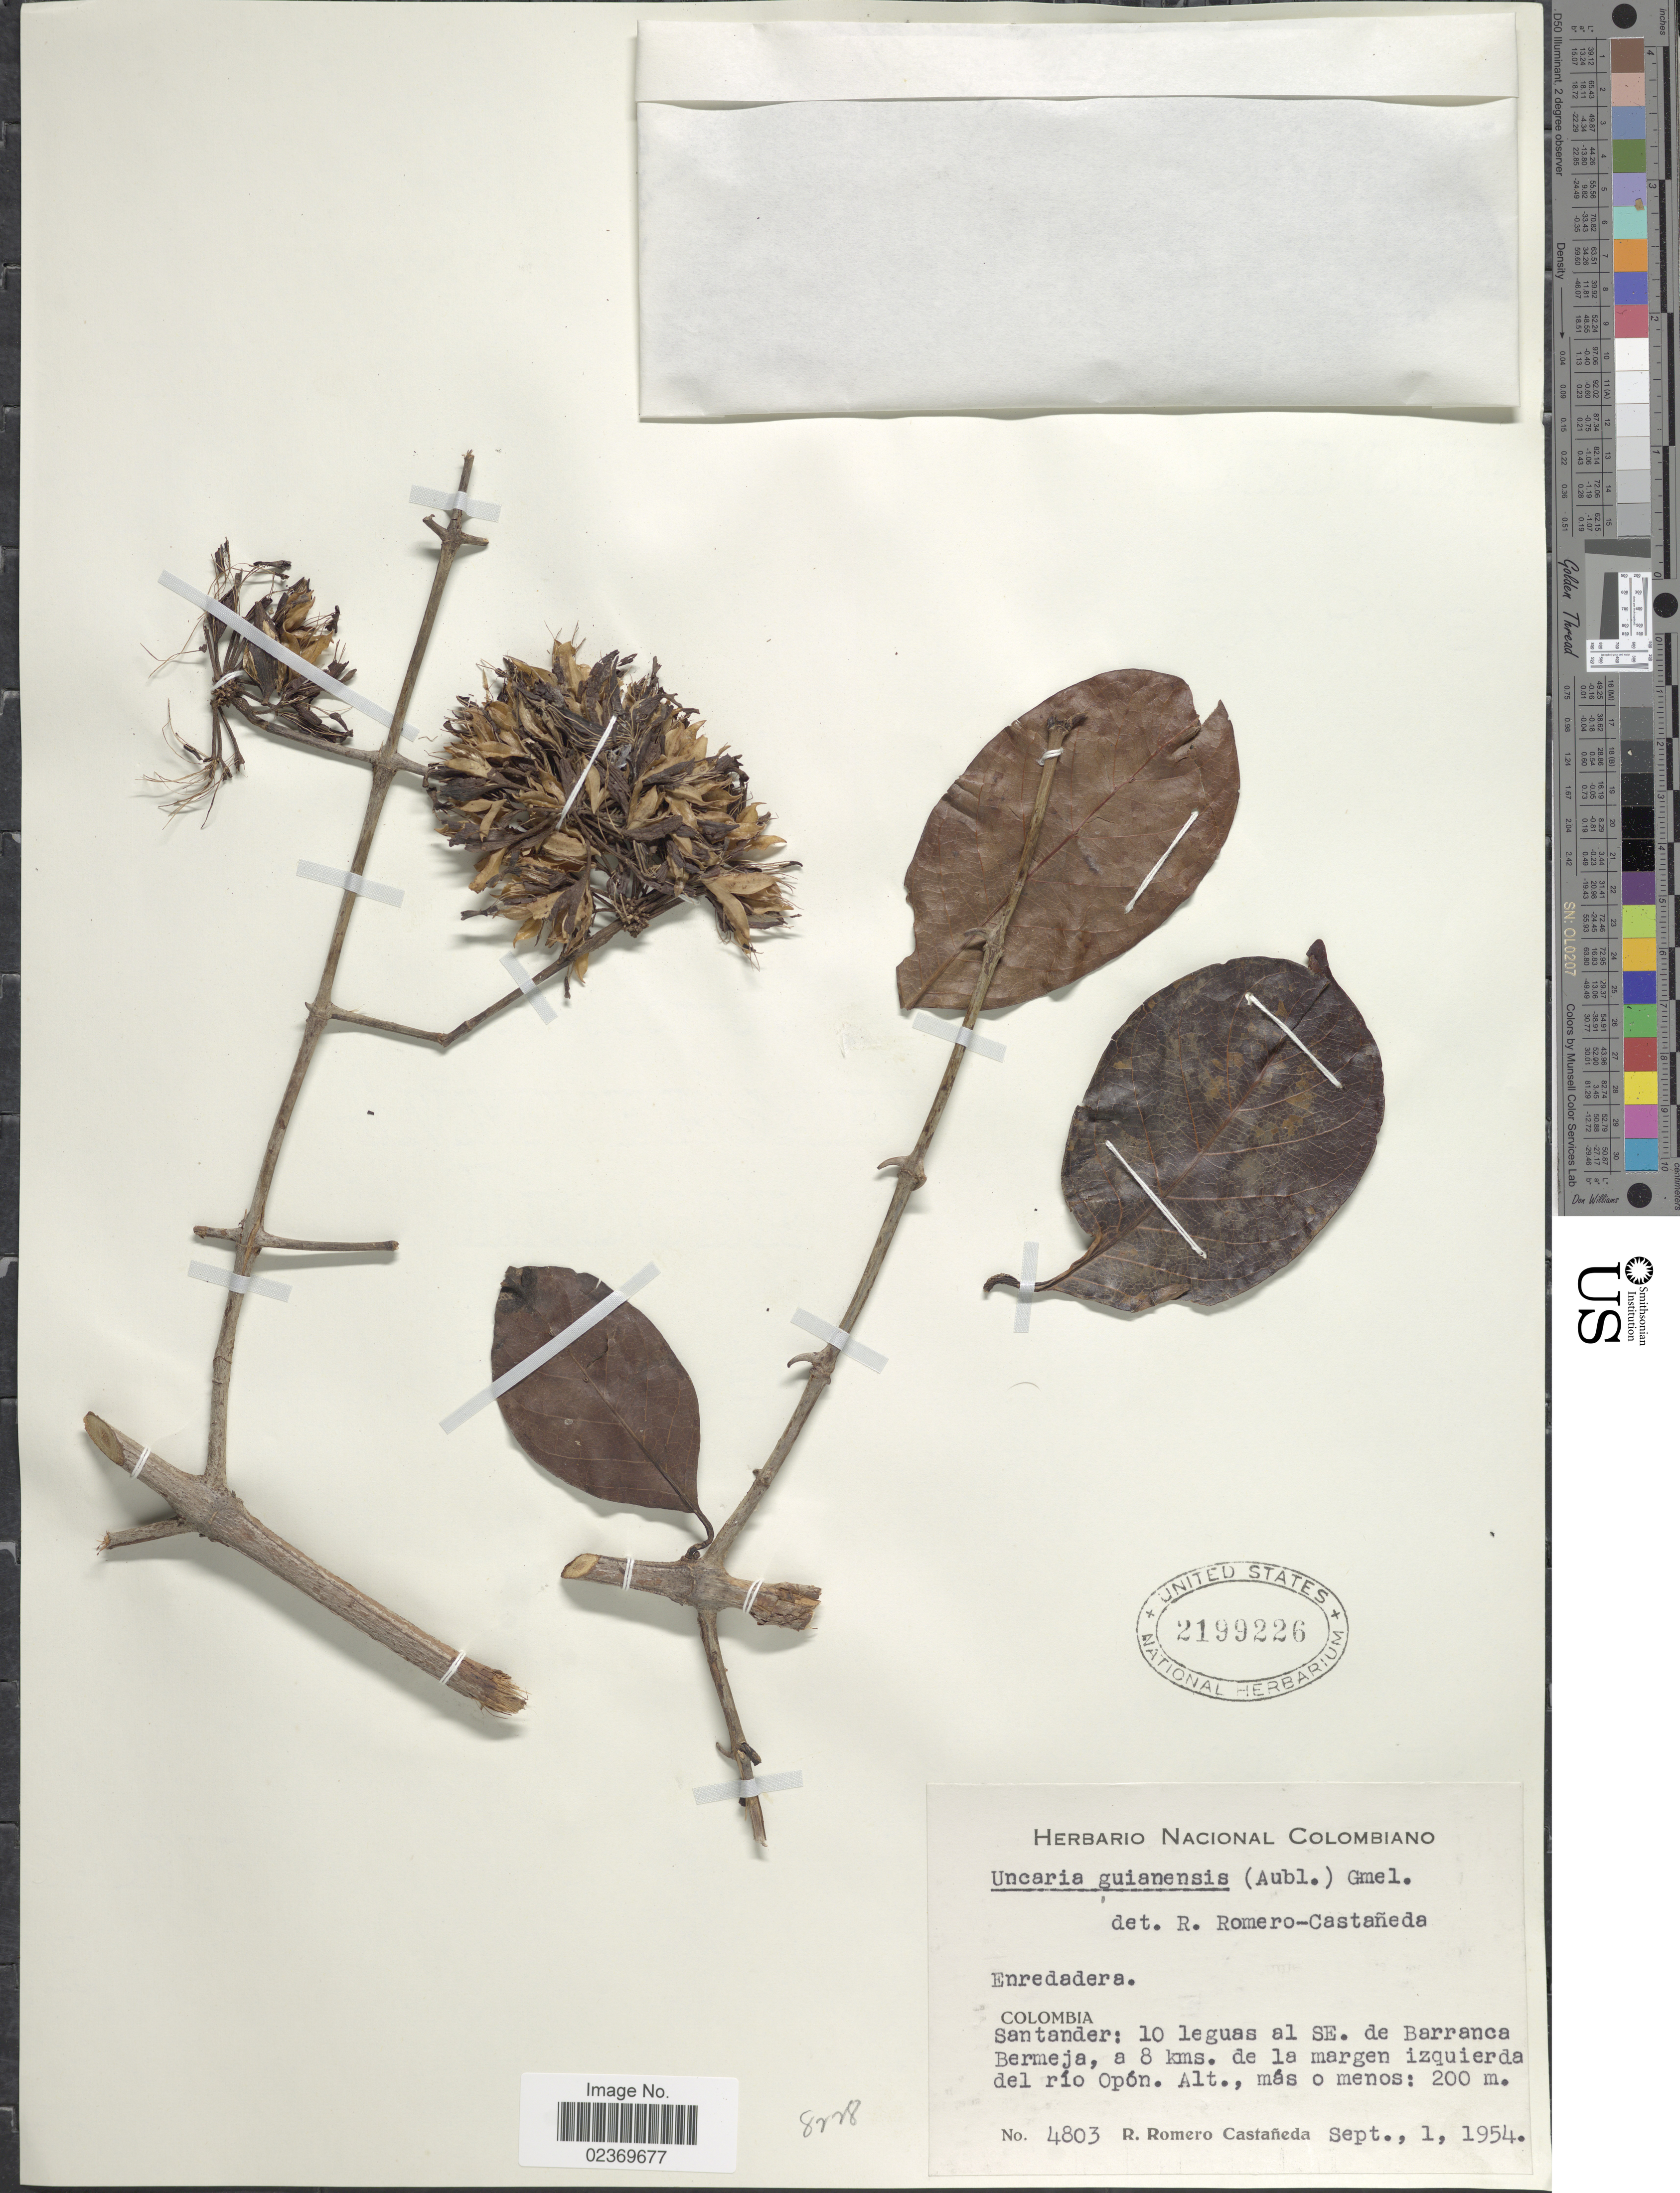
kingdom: Plantae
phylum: Tracheophyta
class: Magnoliopsida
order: Gentianales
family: Rubiaceae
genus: Uncaria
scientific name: Uncaria guianensis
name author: (Aubl.) J.F. Gmel.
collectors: R. Romero Castañeda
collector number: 4803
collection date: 1954-09-01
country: Colombia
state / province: Santander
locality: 10 leguas al SE. de Barranca Bermeja, a 8 kms. de la margen izquierda del rio Opon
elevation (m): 200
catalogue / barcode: US 2199226